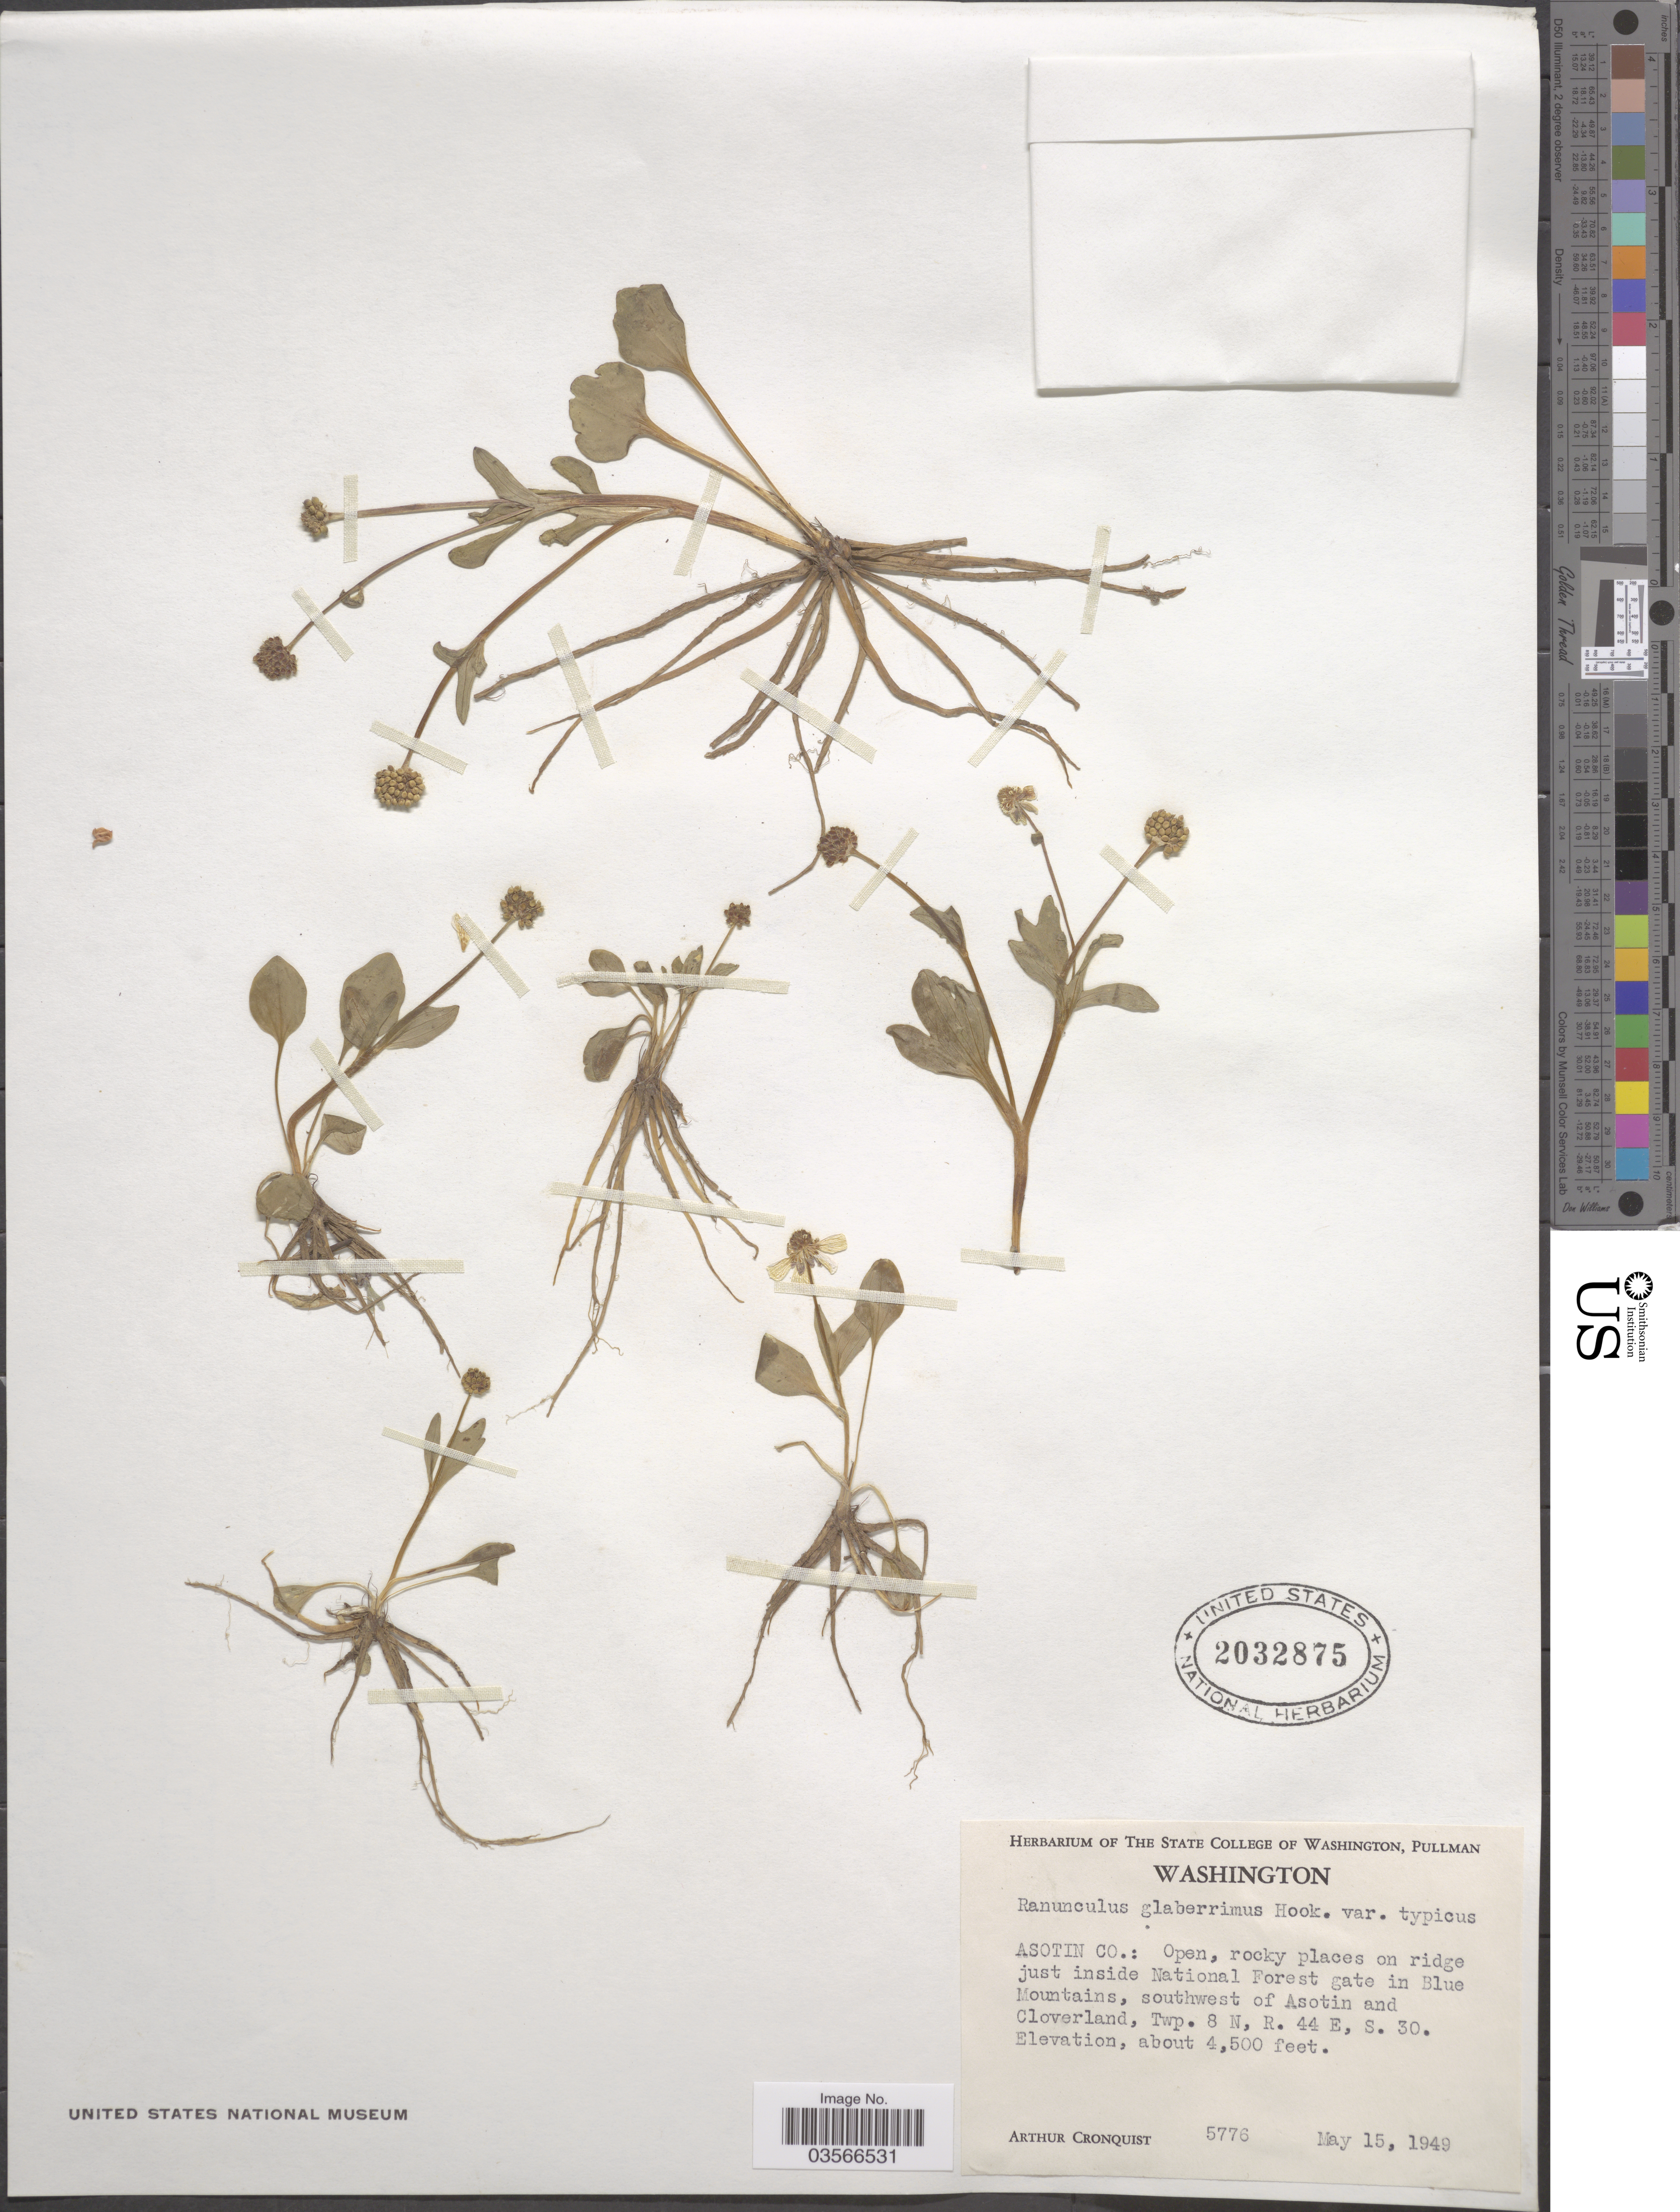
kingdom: Plantae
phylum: Tracheophyta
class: Magnoliopsida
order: Ranunculales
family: Ranunculaceae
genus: Ranunculus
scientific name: Ranunculus glaberrimus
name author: Hook.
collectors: A. J. Cronquist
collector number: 5776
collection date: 1949-05-15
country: United States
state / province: Washington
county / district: Asotin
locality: Asotin Co.: Open, rocky places on ridge just inside National Forest gate in Blue Mountains, southwest of Asotin and Cloverland, Twp. 8 N, R. 44 E, S. 30.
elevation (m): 1372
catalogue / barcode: US 2032875